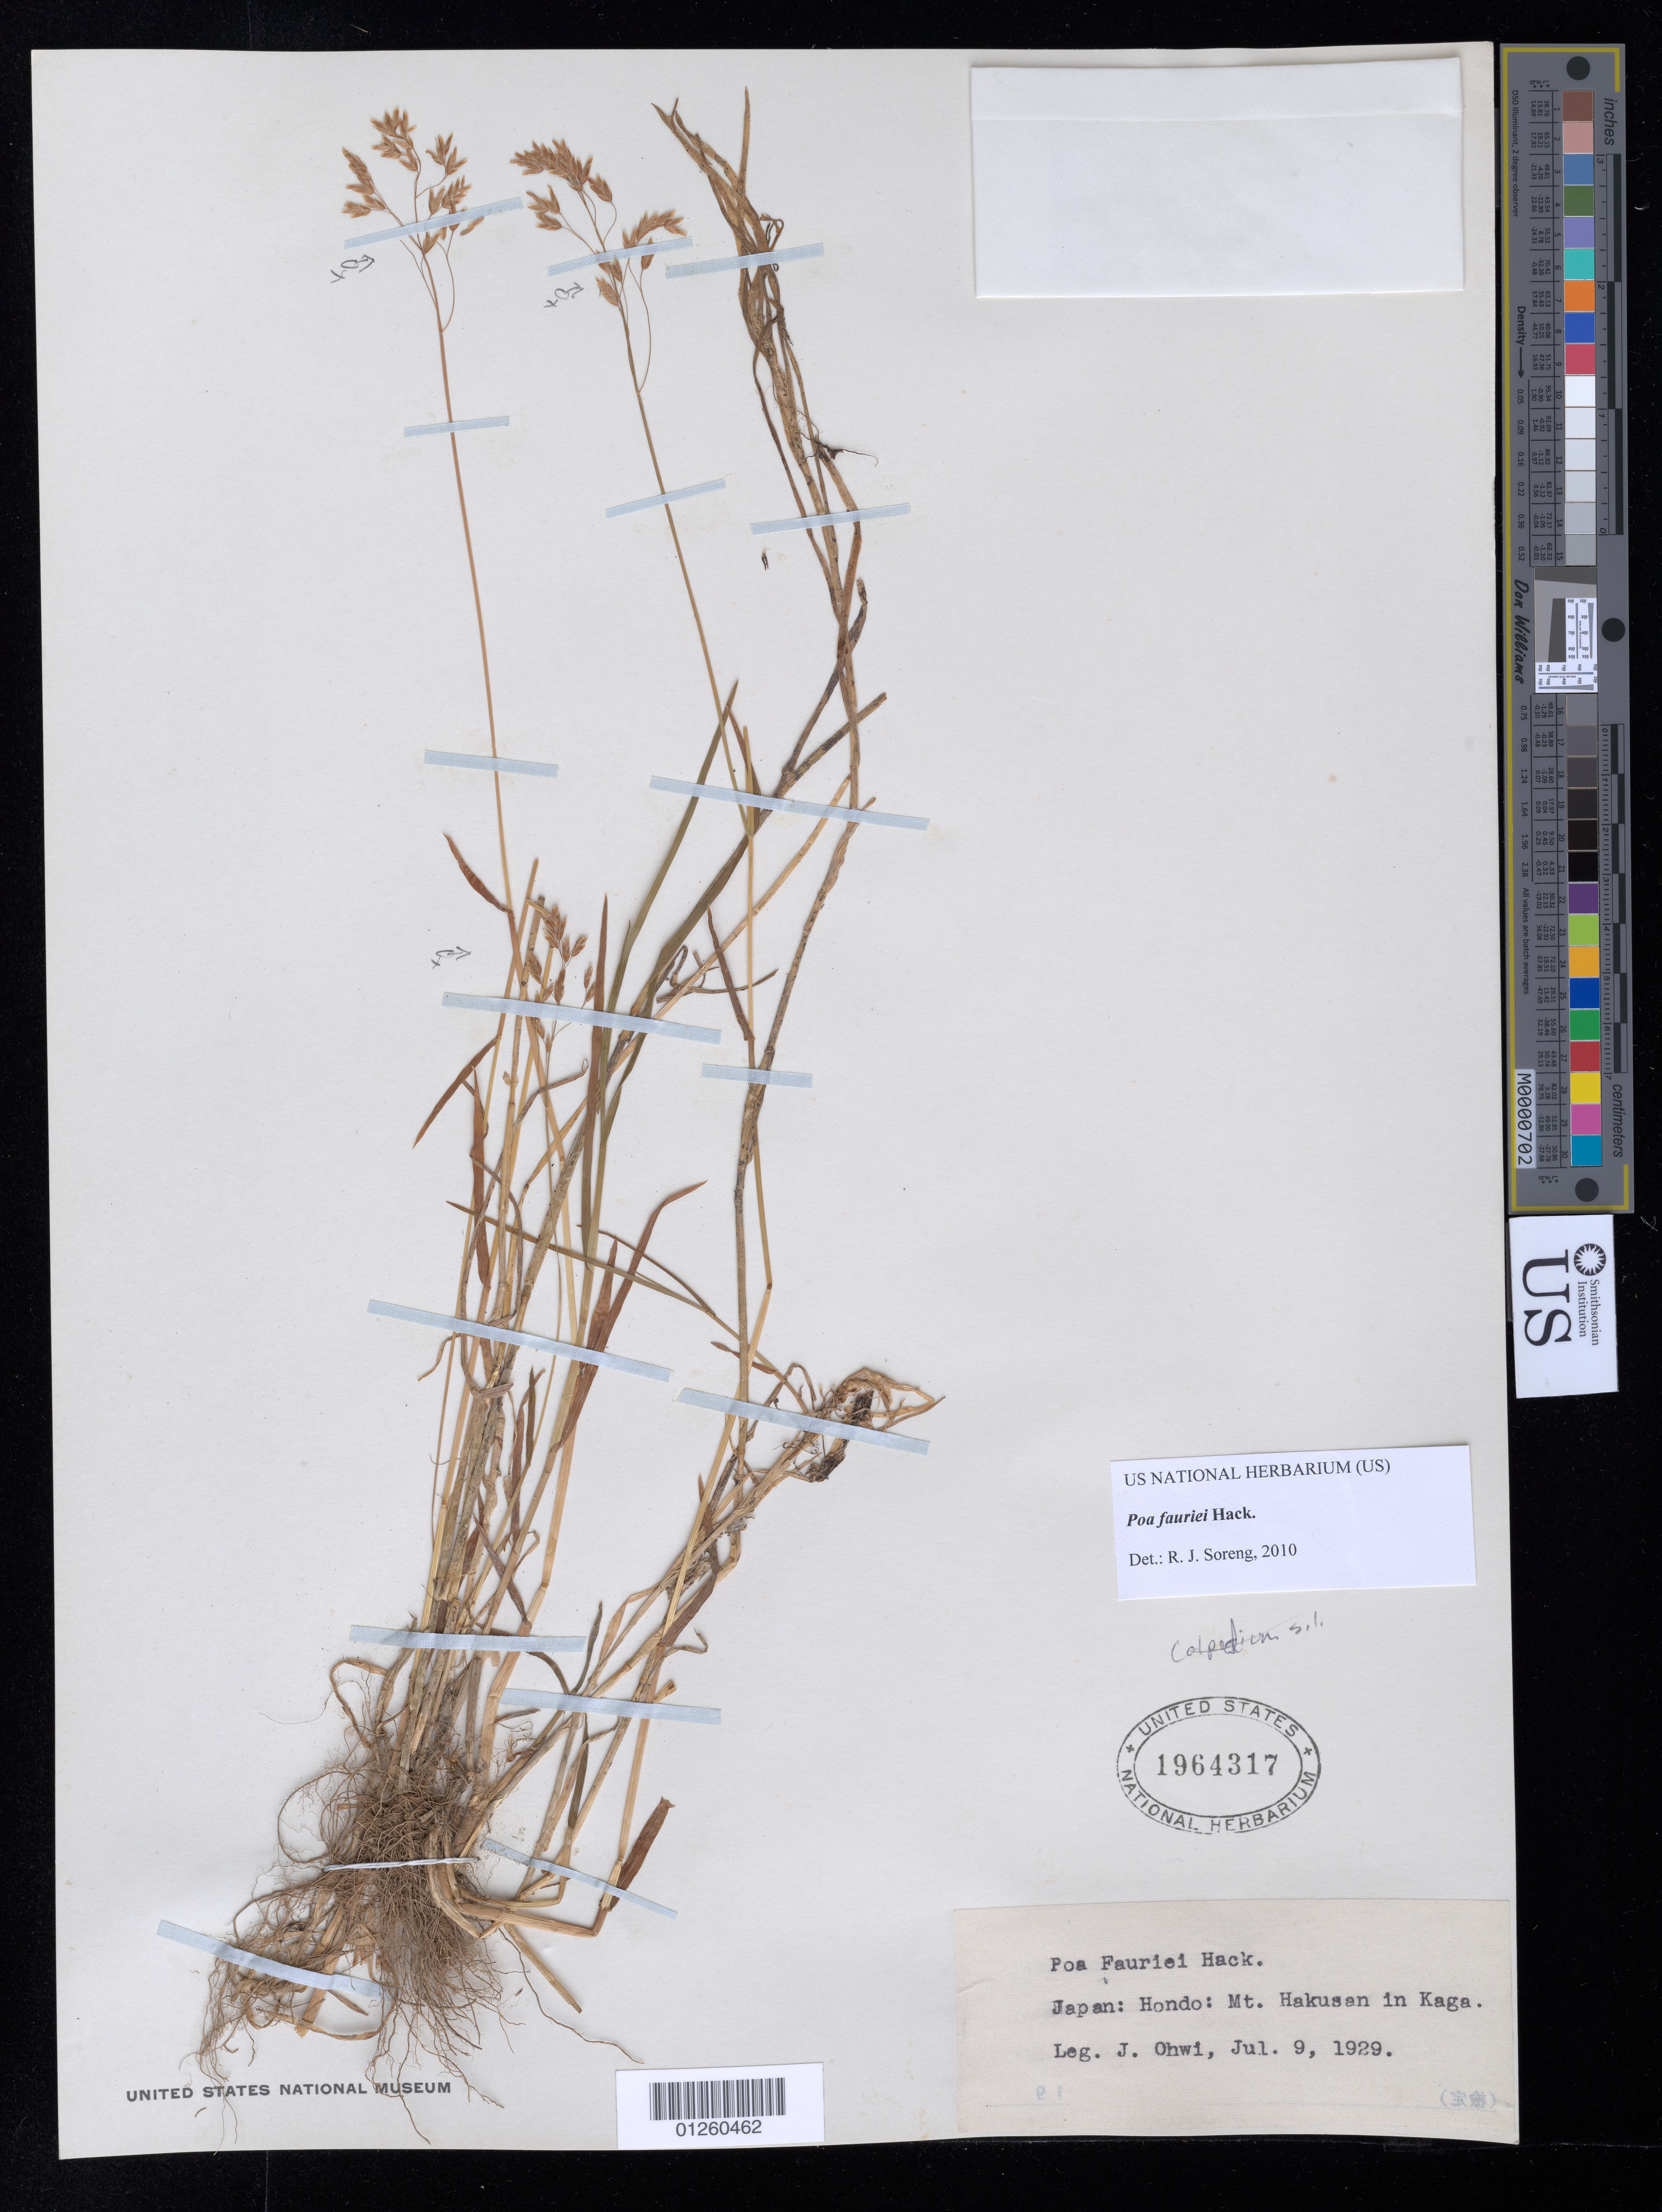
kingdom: Plantae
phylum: Tracheophyta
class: Liliopsida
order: Poales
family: Poaceae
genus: Poa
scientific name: Poa fauriei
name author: Hack.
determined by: Soreng, Robert J., Research Associate (BOT), Smithsonian Institution - National Museum of Natural History (UNITED STATES)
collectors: J. Ohwi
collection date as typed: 1929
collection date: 1929-07-09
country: Japan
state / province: Isikawa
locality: Hondo, Mt. Hakusan in Kaga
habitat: Mountain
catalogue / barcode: US 1964317